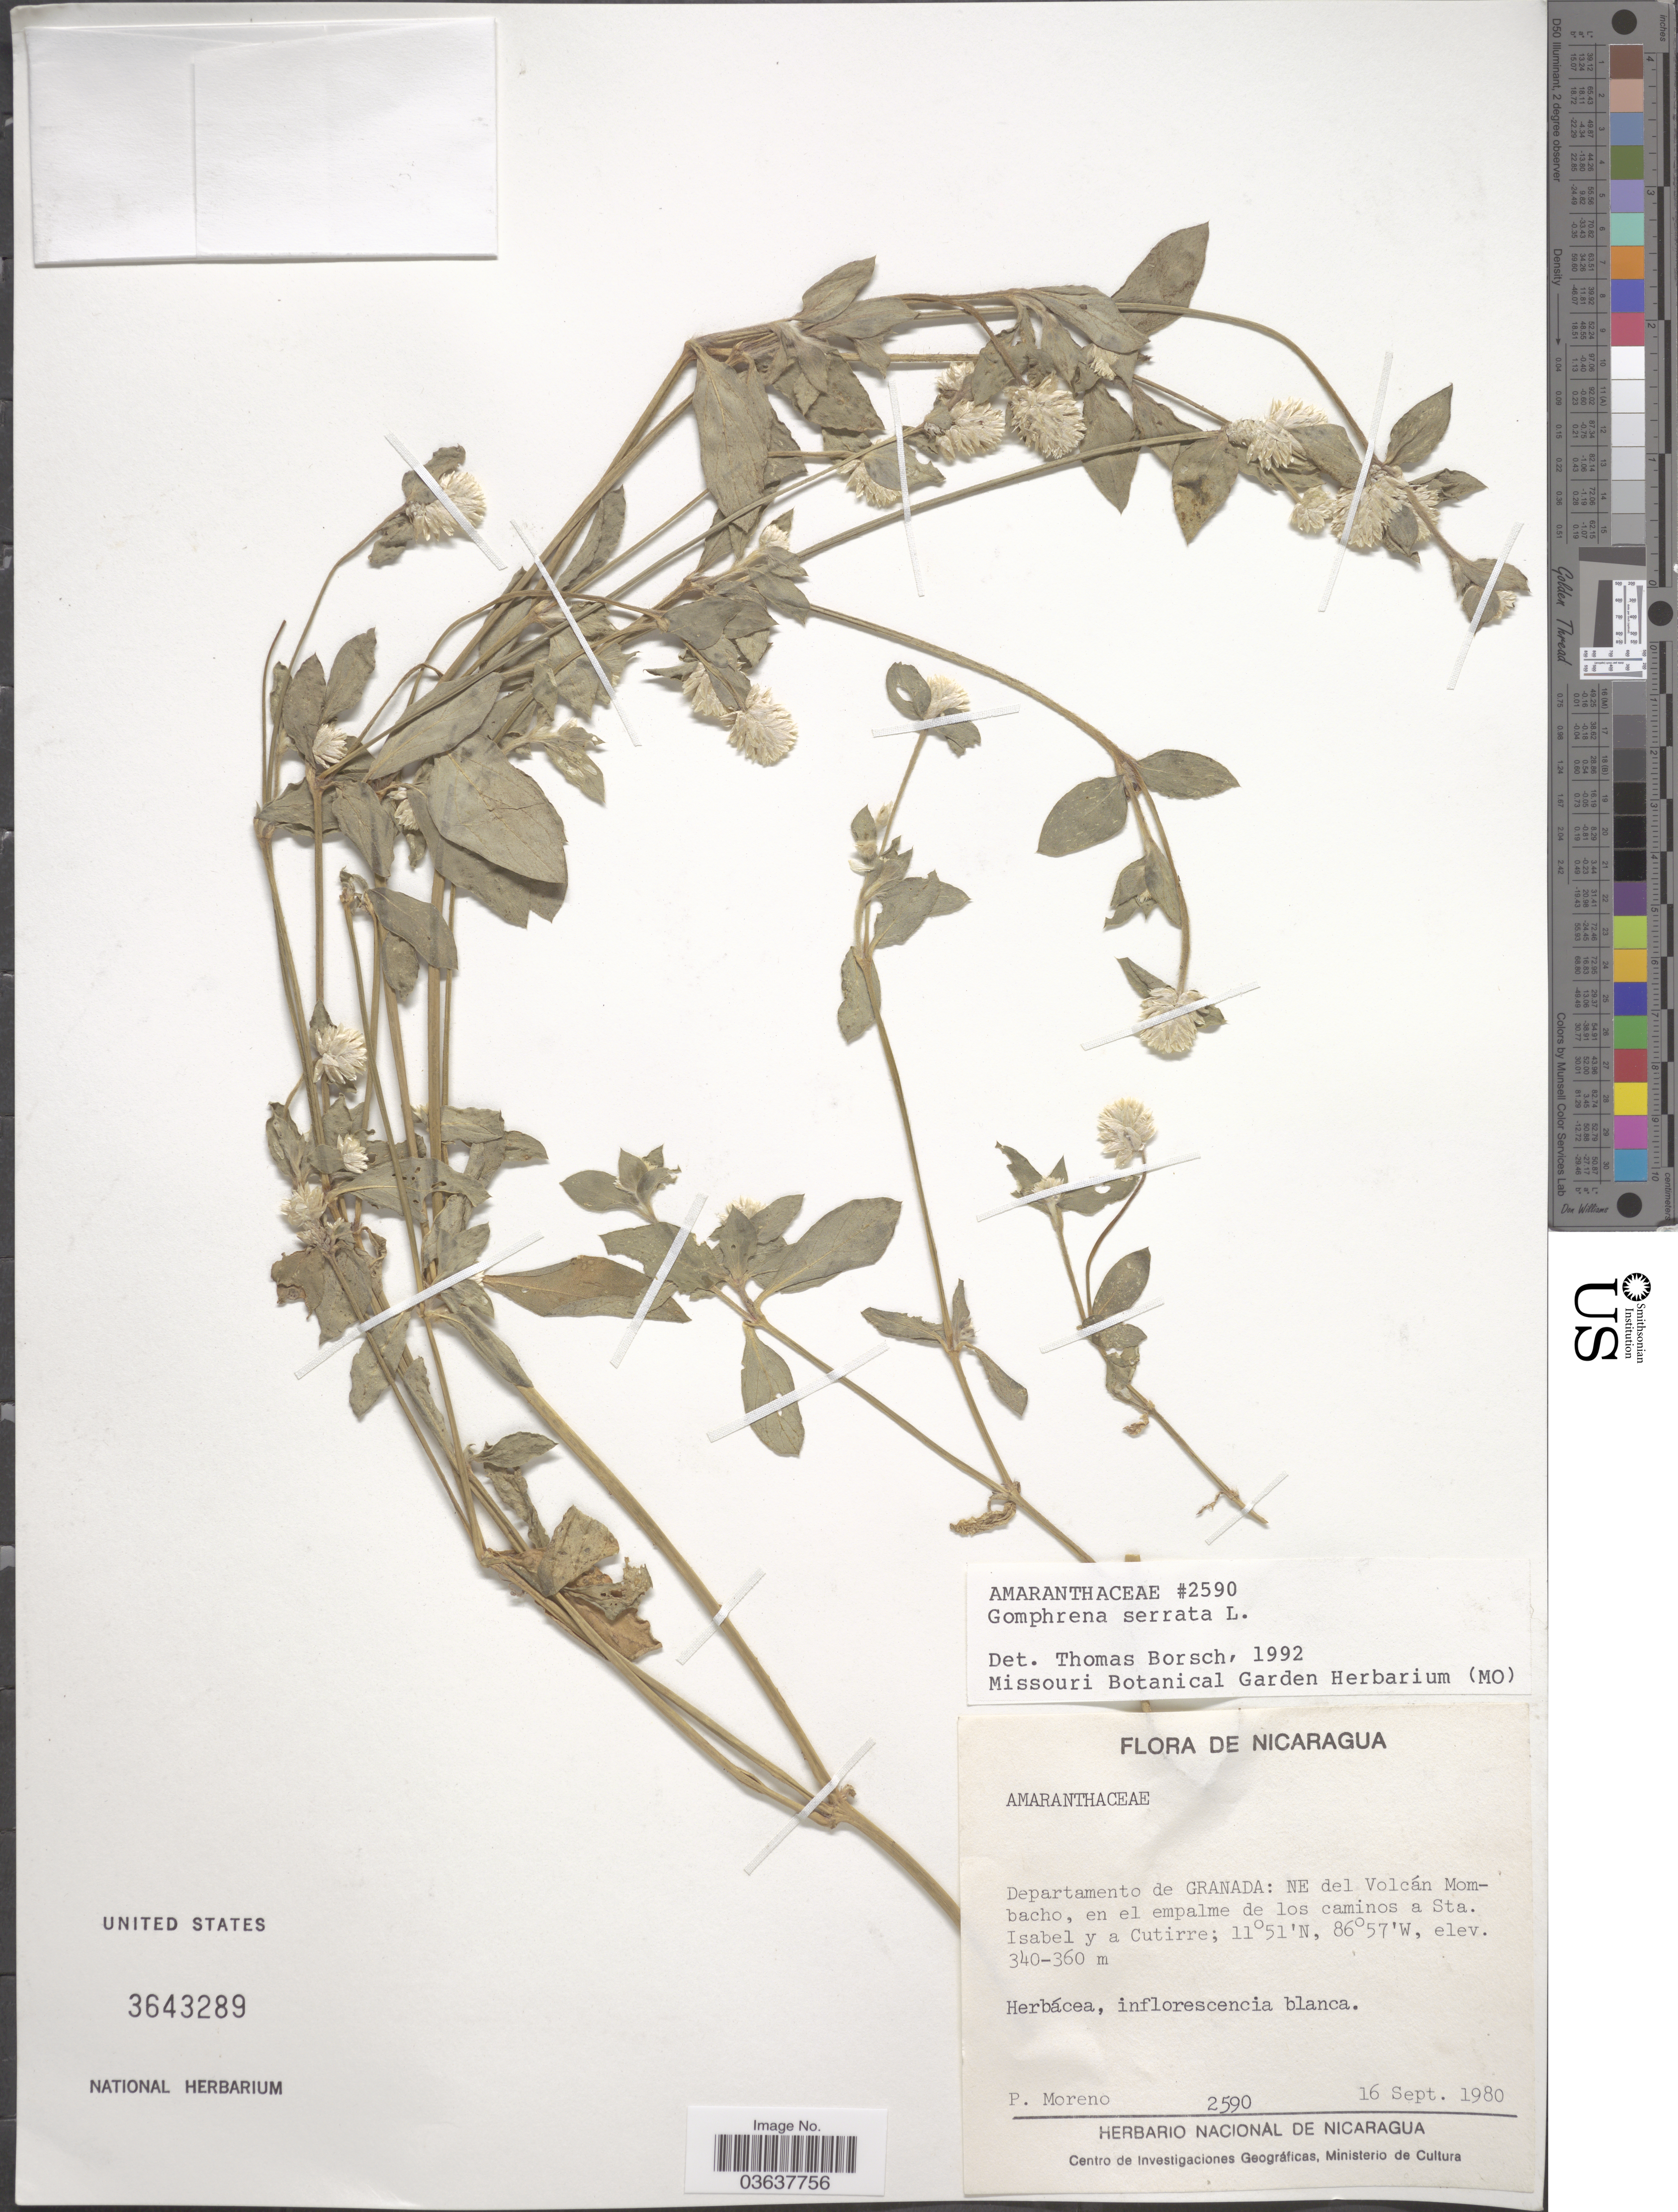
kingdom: Plantae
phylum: Tracheophyta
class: Magnoliopsida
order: Caryophyllales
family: Amaranthaceae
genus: Gomphrena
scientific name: Gomphrena serrata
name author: L.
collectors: P. Moreno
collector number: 2590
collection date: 1980-09-16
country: Nicaragua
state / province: Granada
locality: Departamento de Granada: NE del Volcán Mombacho, en el empalme de los caminos a Sta. Isabel y a Cutirre.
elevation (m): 340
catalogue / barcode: US 3643289